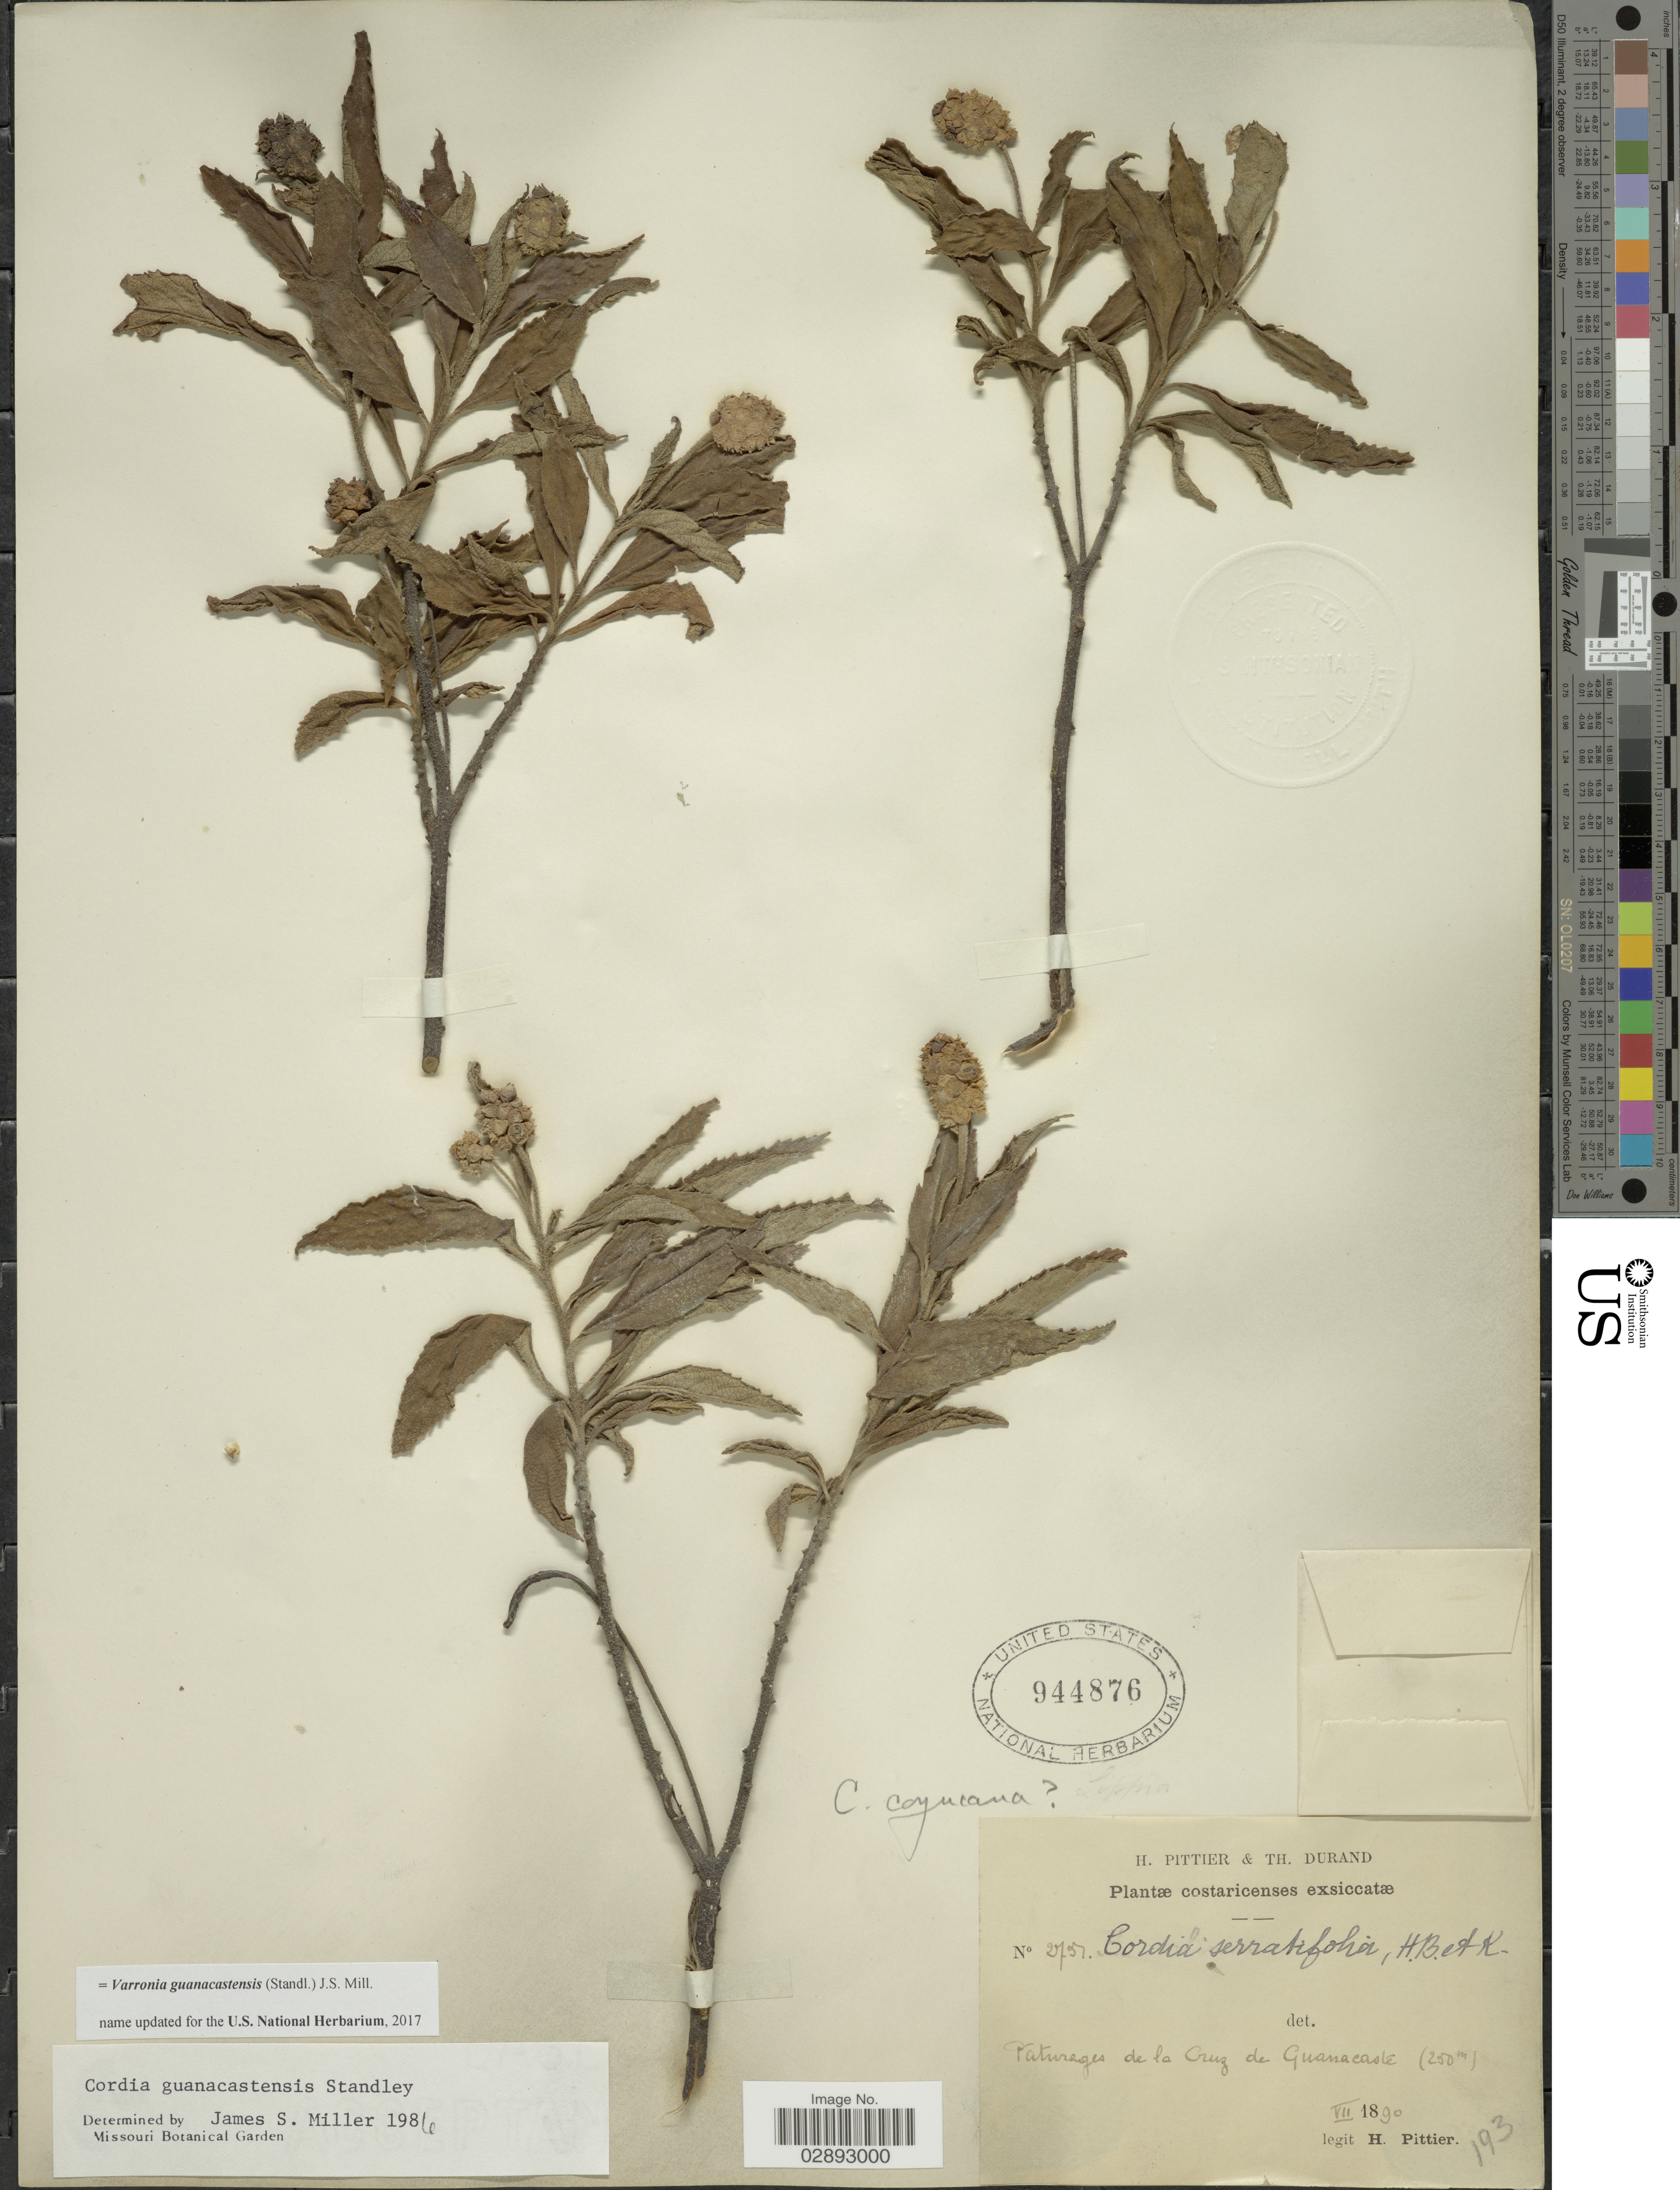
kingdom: Plantae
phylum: Tracheophyta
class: Magnoliopsida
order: Boraginales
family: Cordiaceae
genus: Varronia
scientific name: Varronia guanacastensis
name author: (Standl.) J.S. Mill.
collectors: H. F. Pittier & T. Durand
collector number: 2751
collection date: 1890-07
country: Costa Rica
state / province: Guanacaste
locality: Paturages de la Cruz de Guanacaste.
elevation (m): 250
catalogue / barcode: US 944876